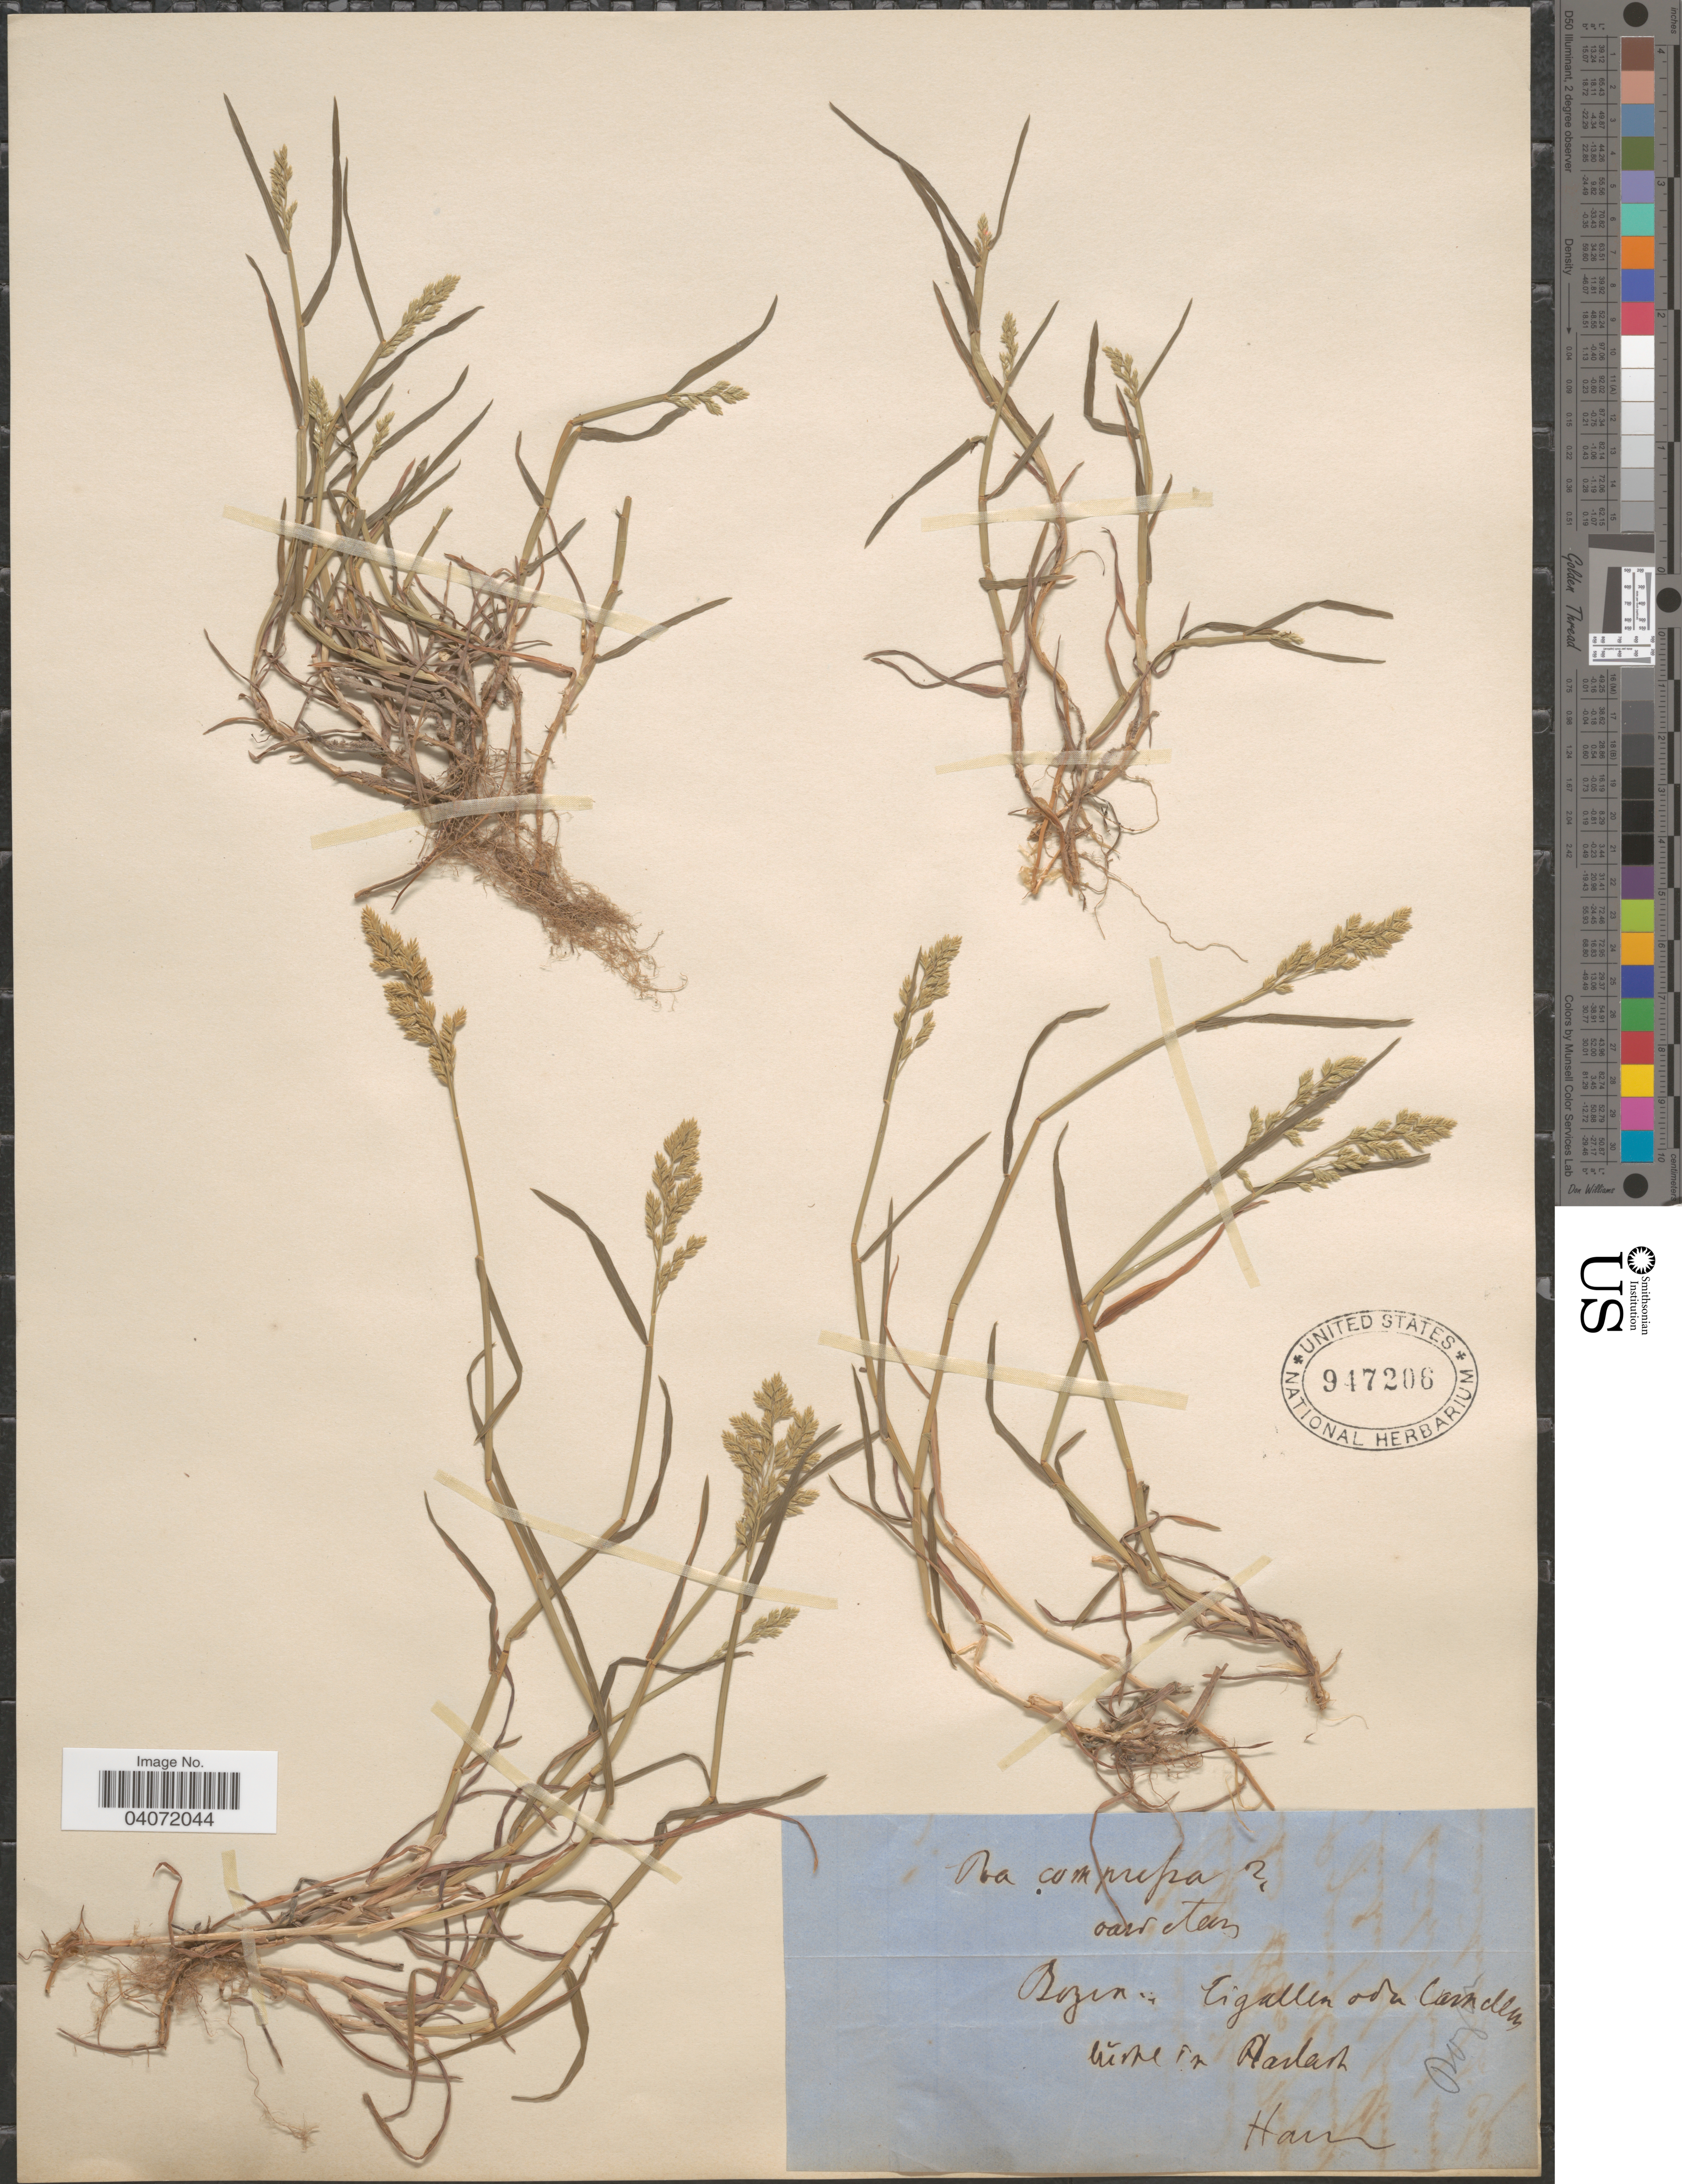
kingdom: Plantae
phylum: Tracheophyta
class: Liliopsida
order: Poales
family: Poaceae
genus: Poa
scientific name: Poa compressa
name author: L.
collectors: Hann.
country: Italy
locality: Bozen: Tigallen od a Camden rive in Pladath. [interpreted]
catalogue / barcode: US 947206